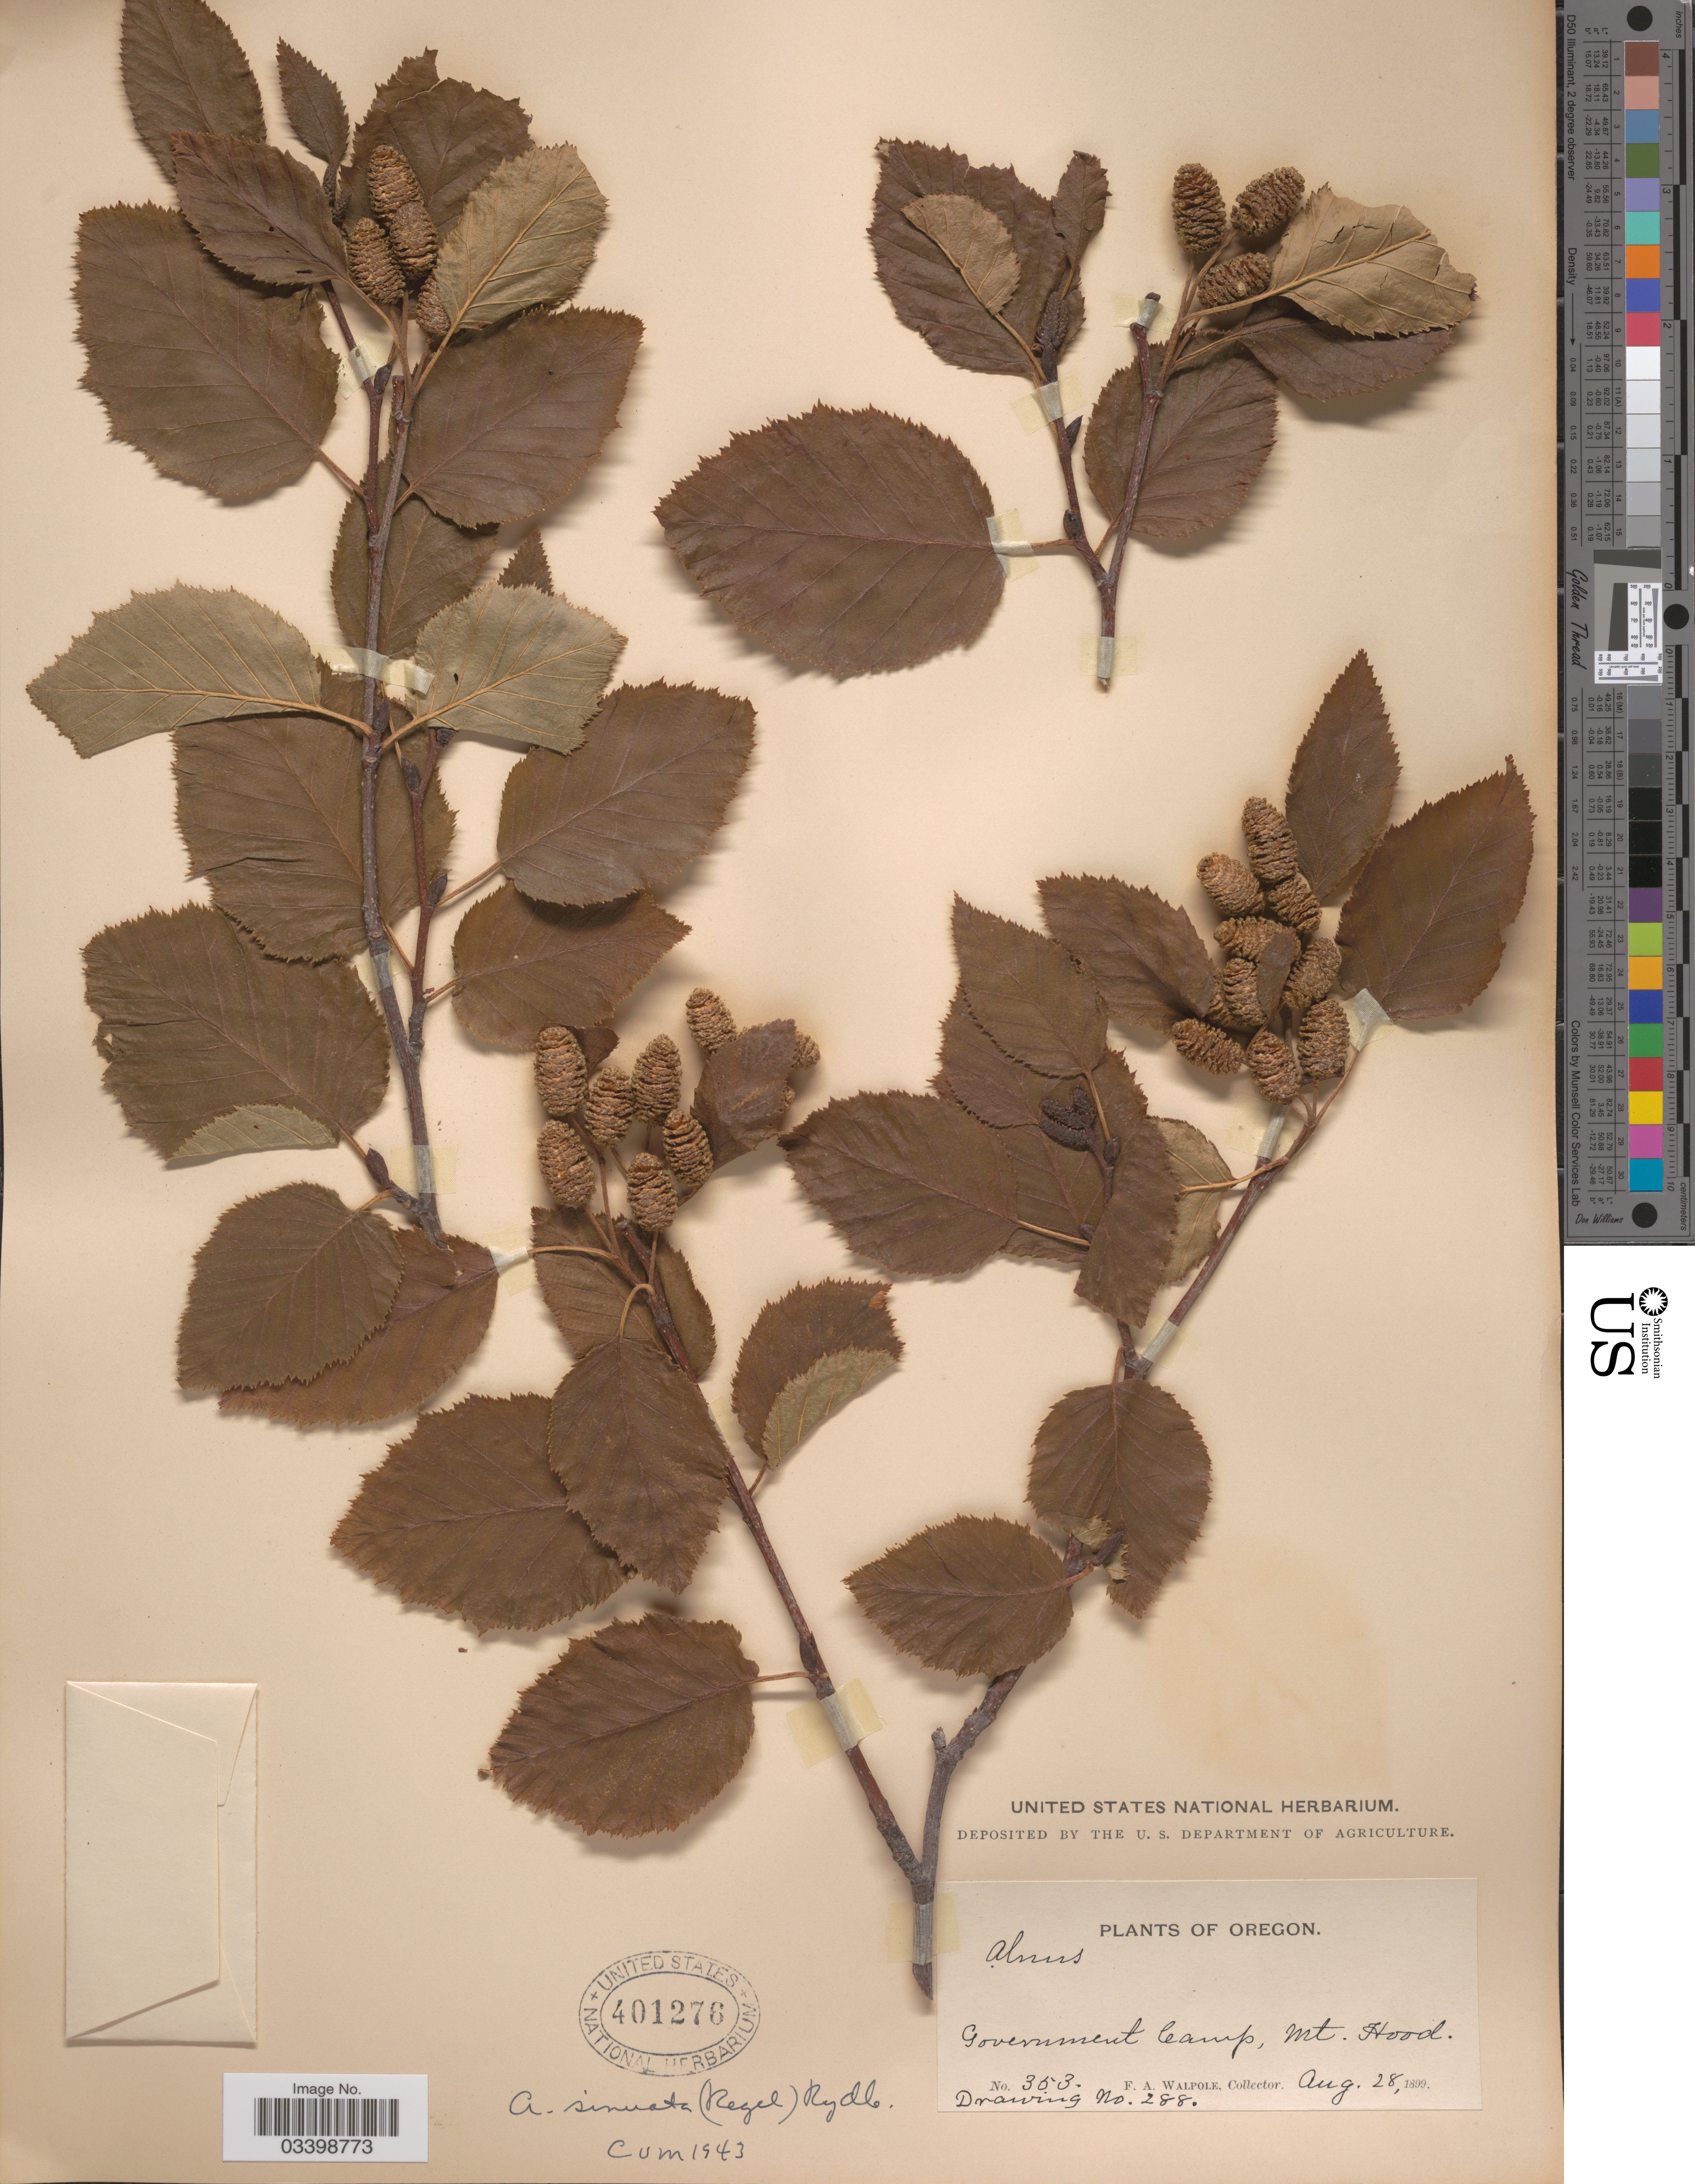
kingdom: Plantae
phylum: Tracheophyta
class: Magnoliopsida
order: Fagales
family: Betulaceae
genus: Alnus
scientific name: Alnus viridis subsp. sinuata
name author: Regel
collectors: F. Walpole & Drawing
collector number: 353/288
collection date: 1899-08-28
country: United States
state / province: Oregon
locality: Government Camp, Mt. Hood.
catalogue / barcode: US 401276